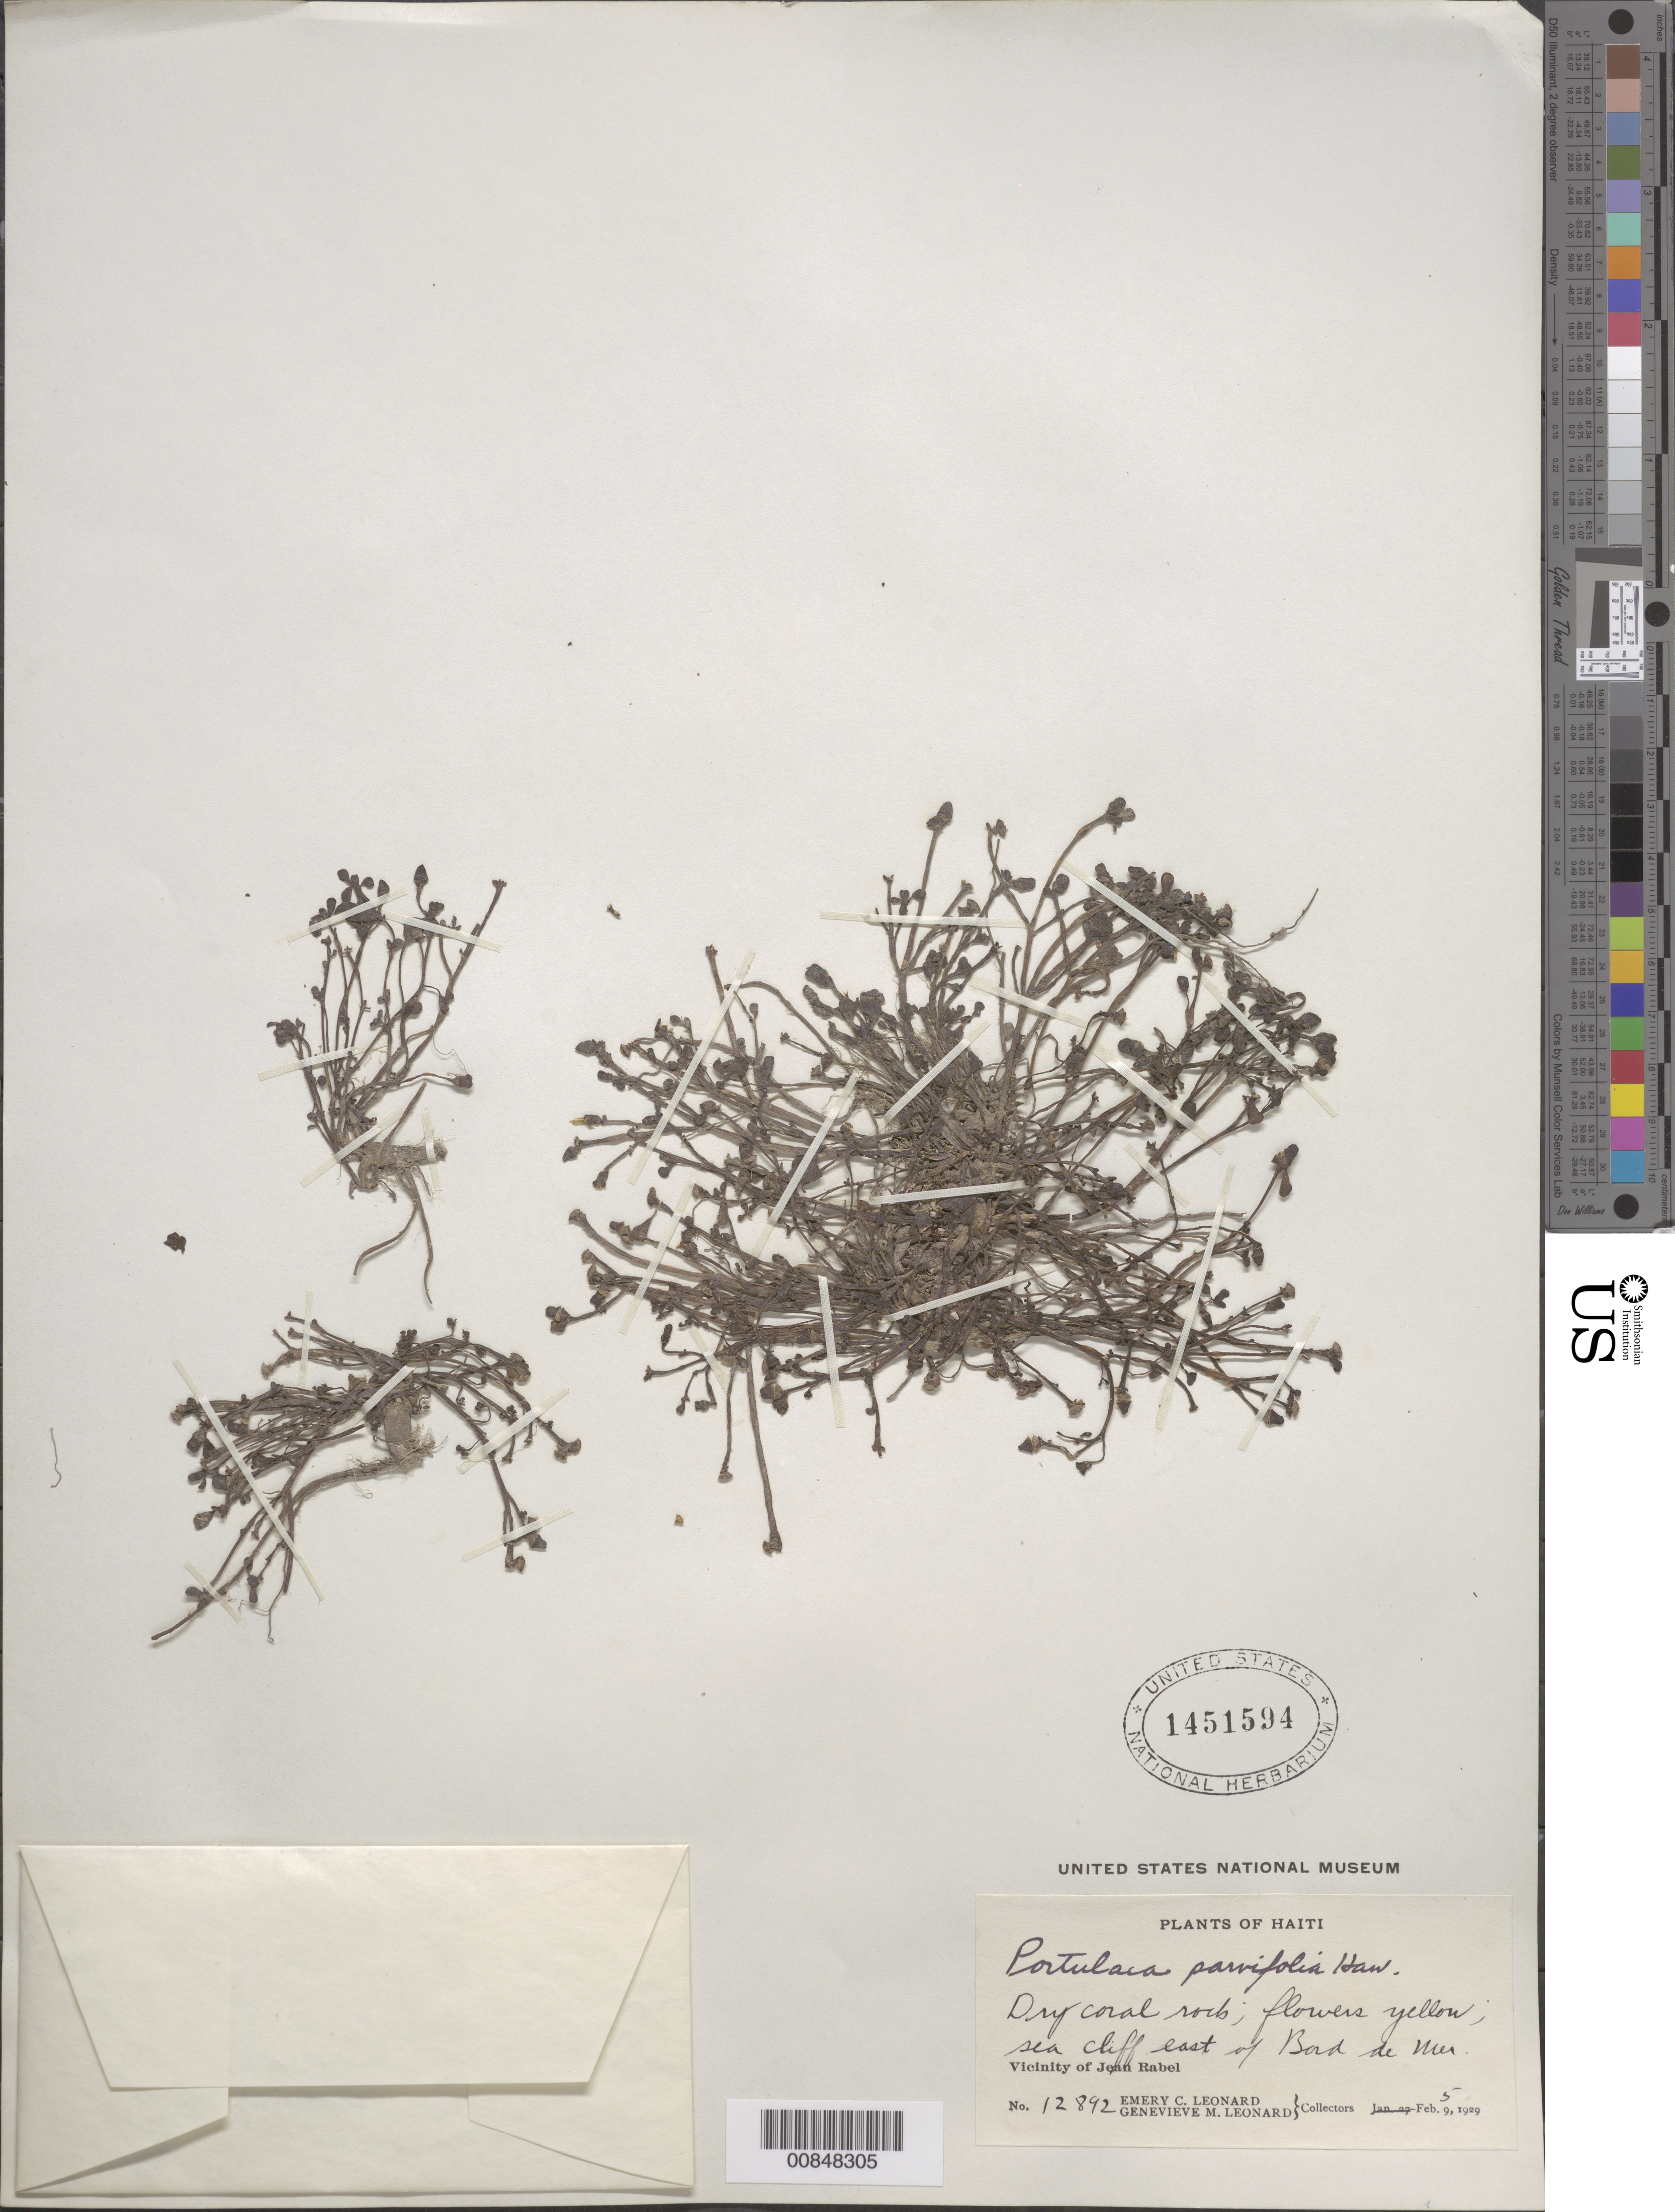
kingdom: Plantae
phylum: Tracheophyta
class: Magnoliopsida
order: Caryophyllales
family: Portulacaceae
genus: Portulaca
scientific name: Portulaca oleracea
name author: L.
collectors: E. C. Leonard & G. M. Leonard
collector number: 12892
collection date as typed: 05 Feb 1929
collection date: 1929-02-05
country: Haiti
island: Hispaniola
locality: Vicinity of Jean Rabel. Sea cliff E of Bord du Mer.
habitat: Dry coral rocks. Sea cliff.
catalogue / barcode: US 1451594